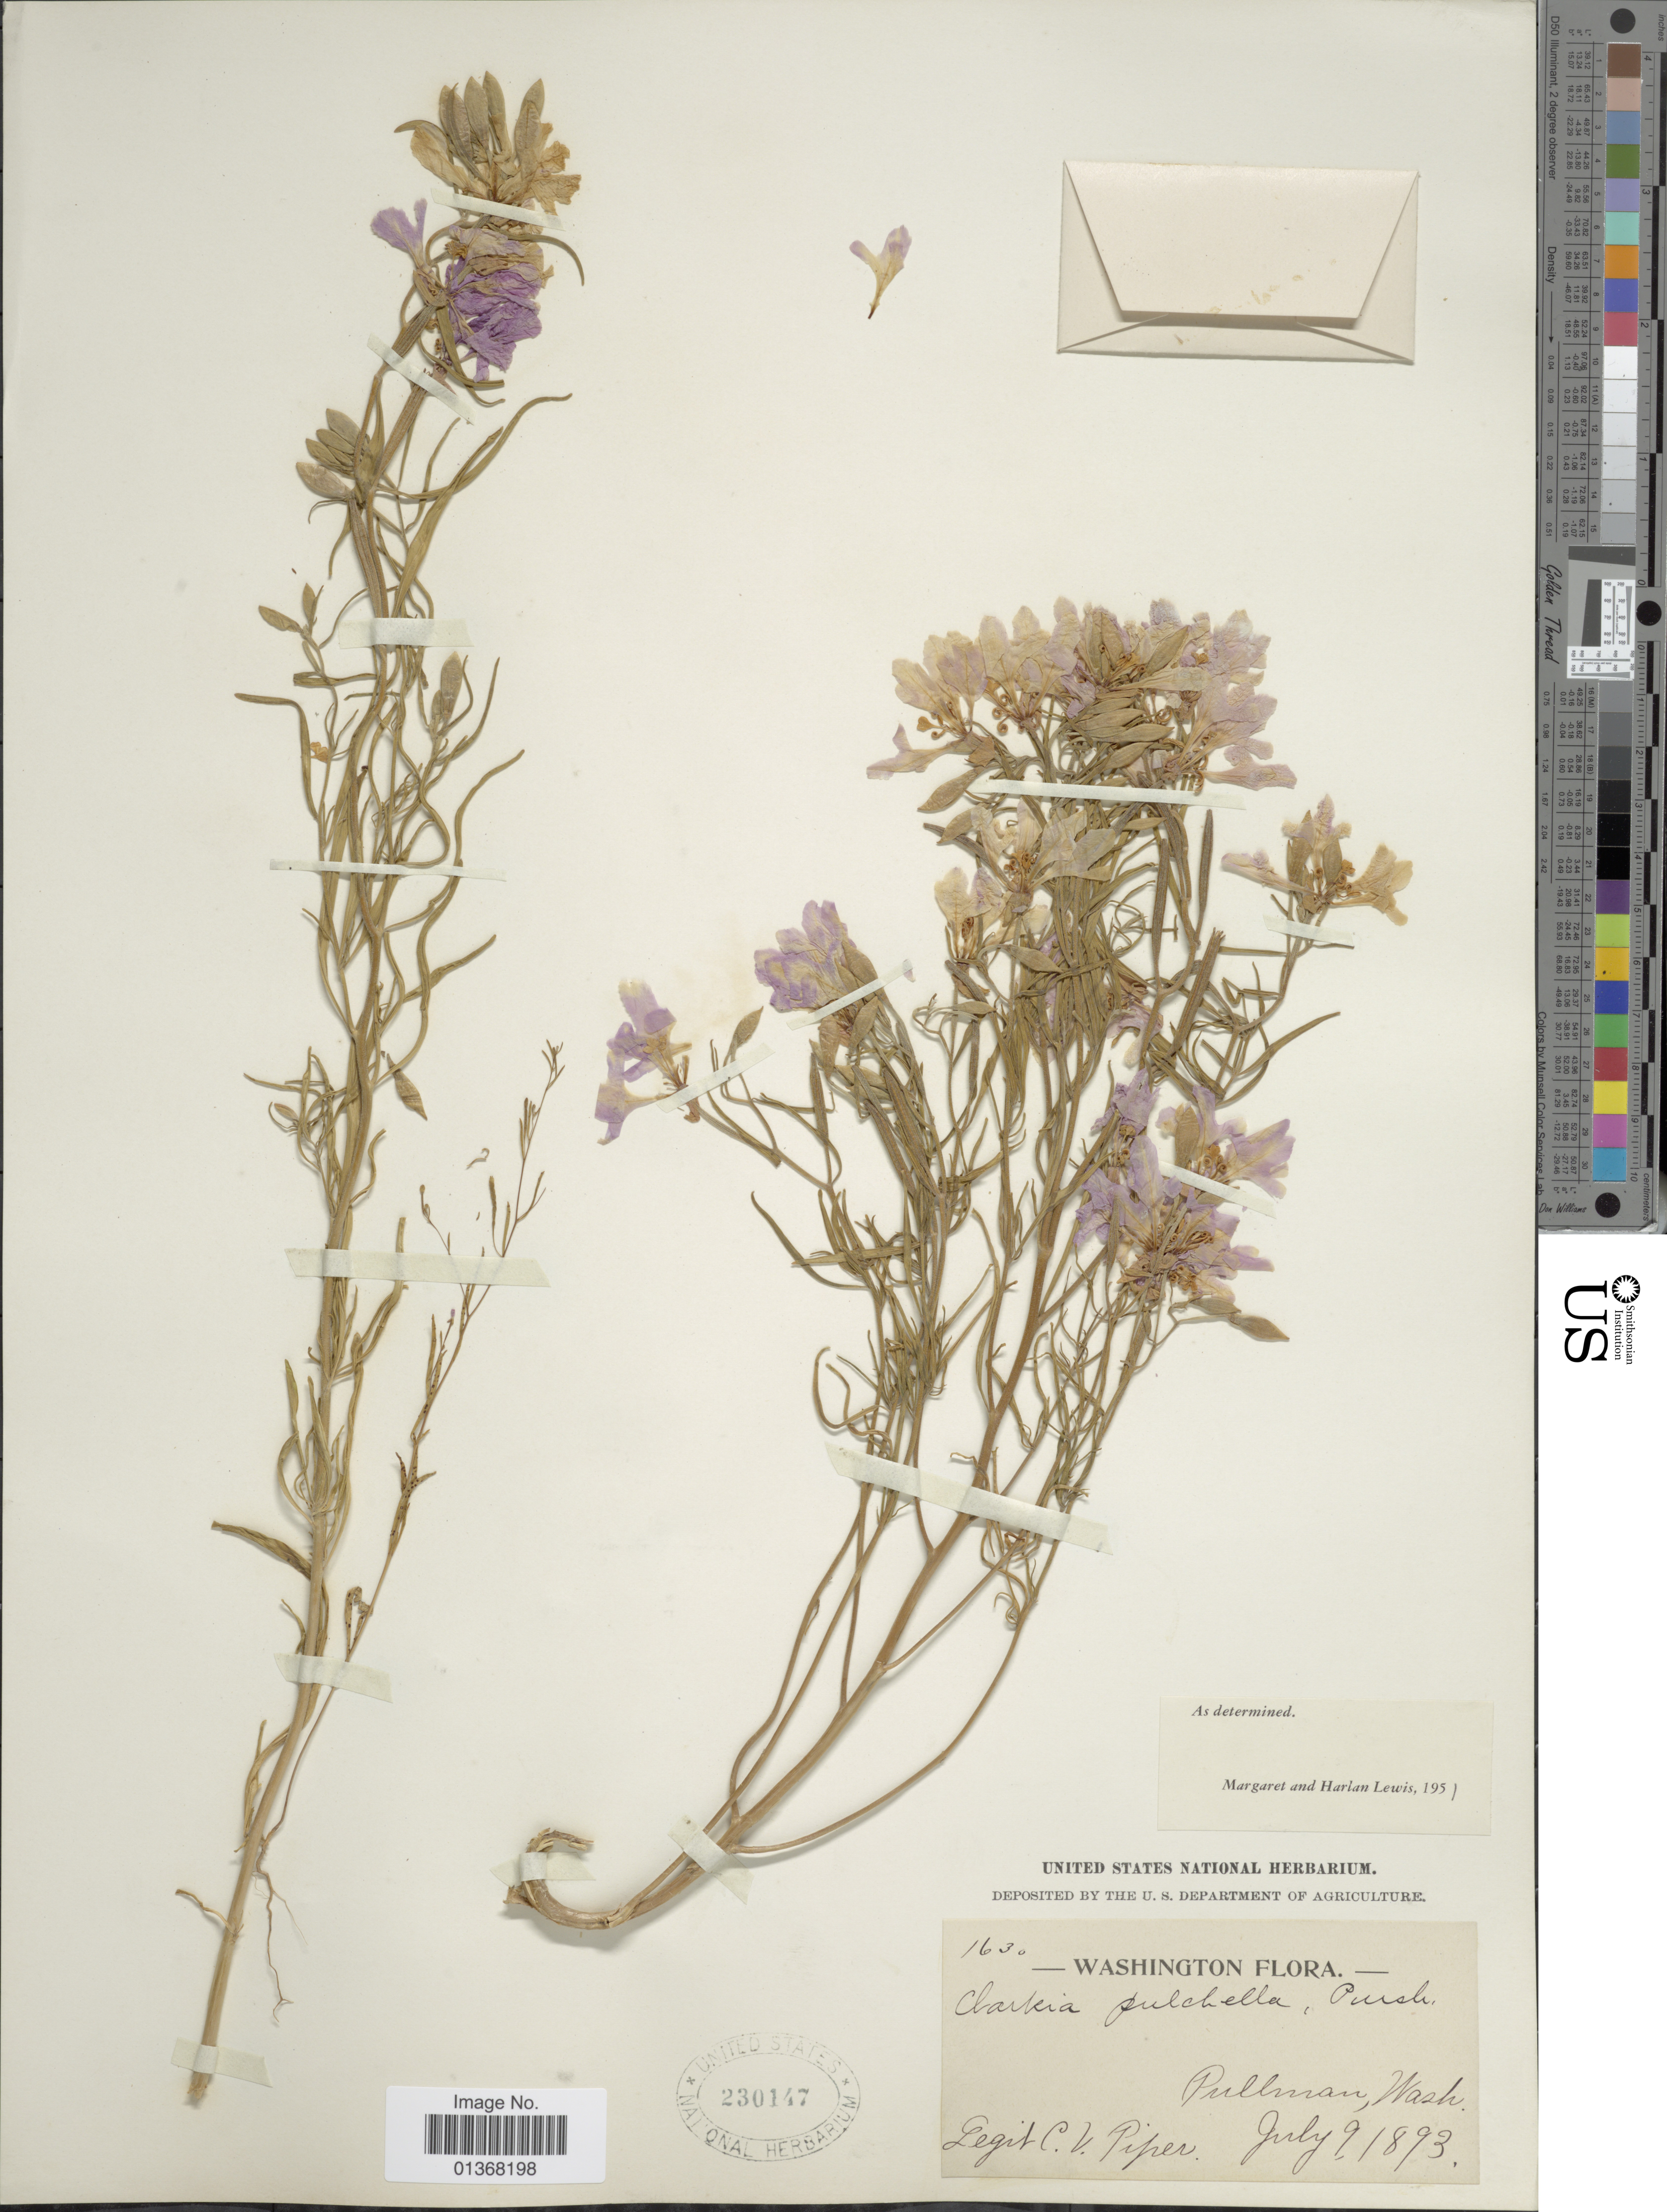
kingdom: Plantae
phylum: Tracheophyta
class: Magnoliopsida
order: Myrtales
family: Onagraceae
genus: Clarkia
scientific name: Clarkia pulchella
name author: Pursh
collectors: C. V. Piper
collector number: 1630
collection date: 1893-07-09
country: United States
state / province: Washington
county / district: Whitman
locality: Pullman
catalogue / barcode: US 230147